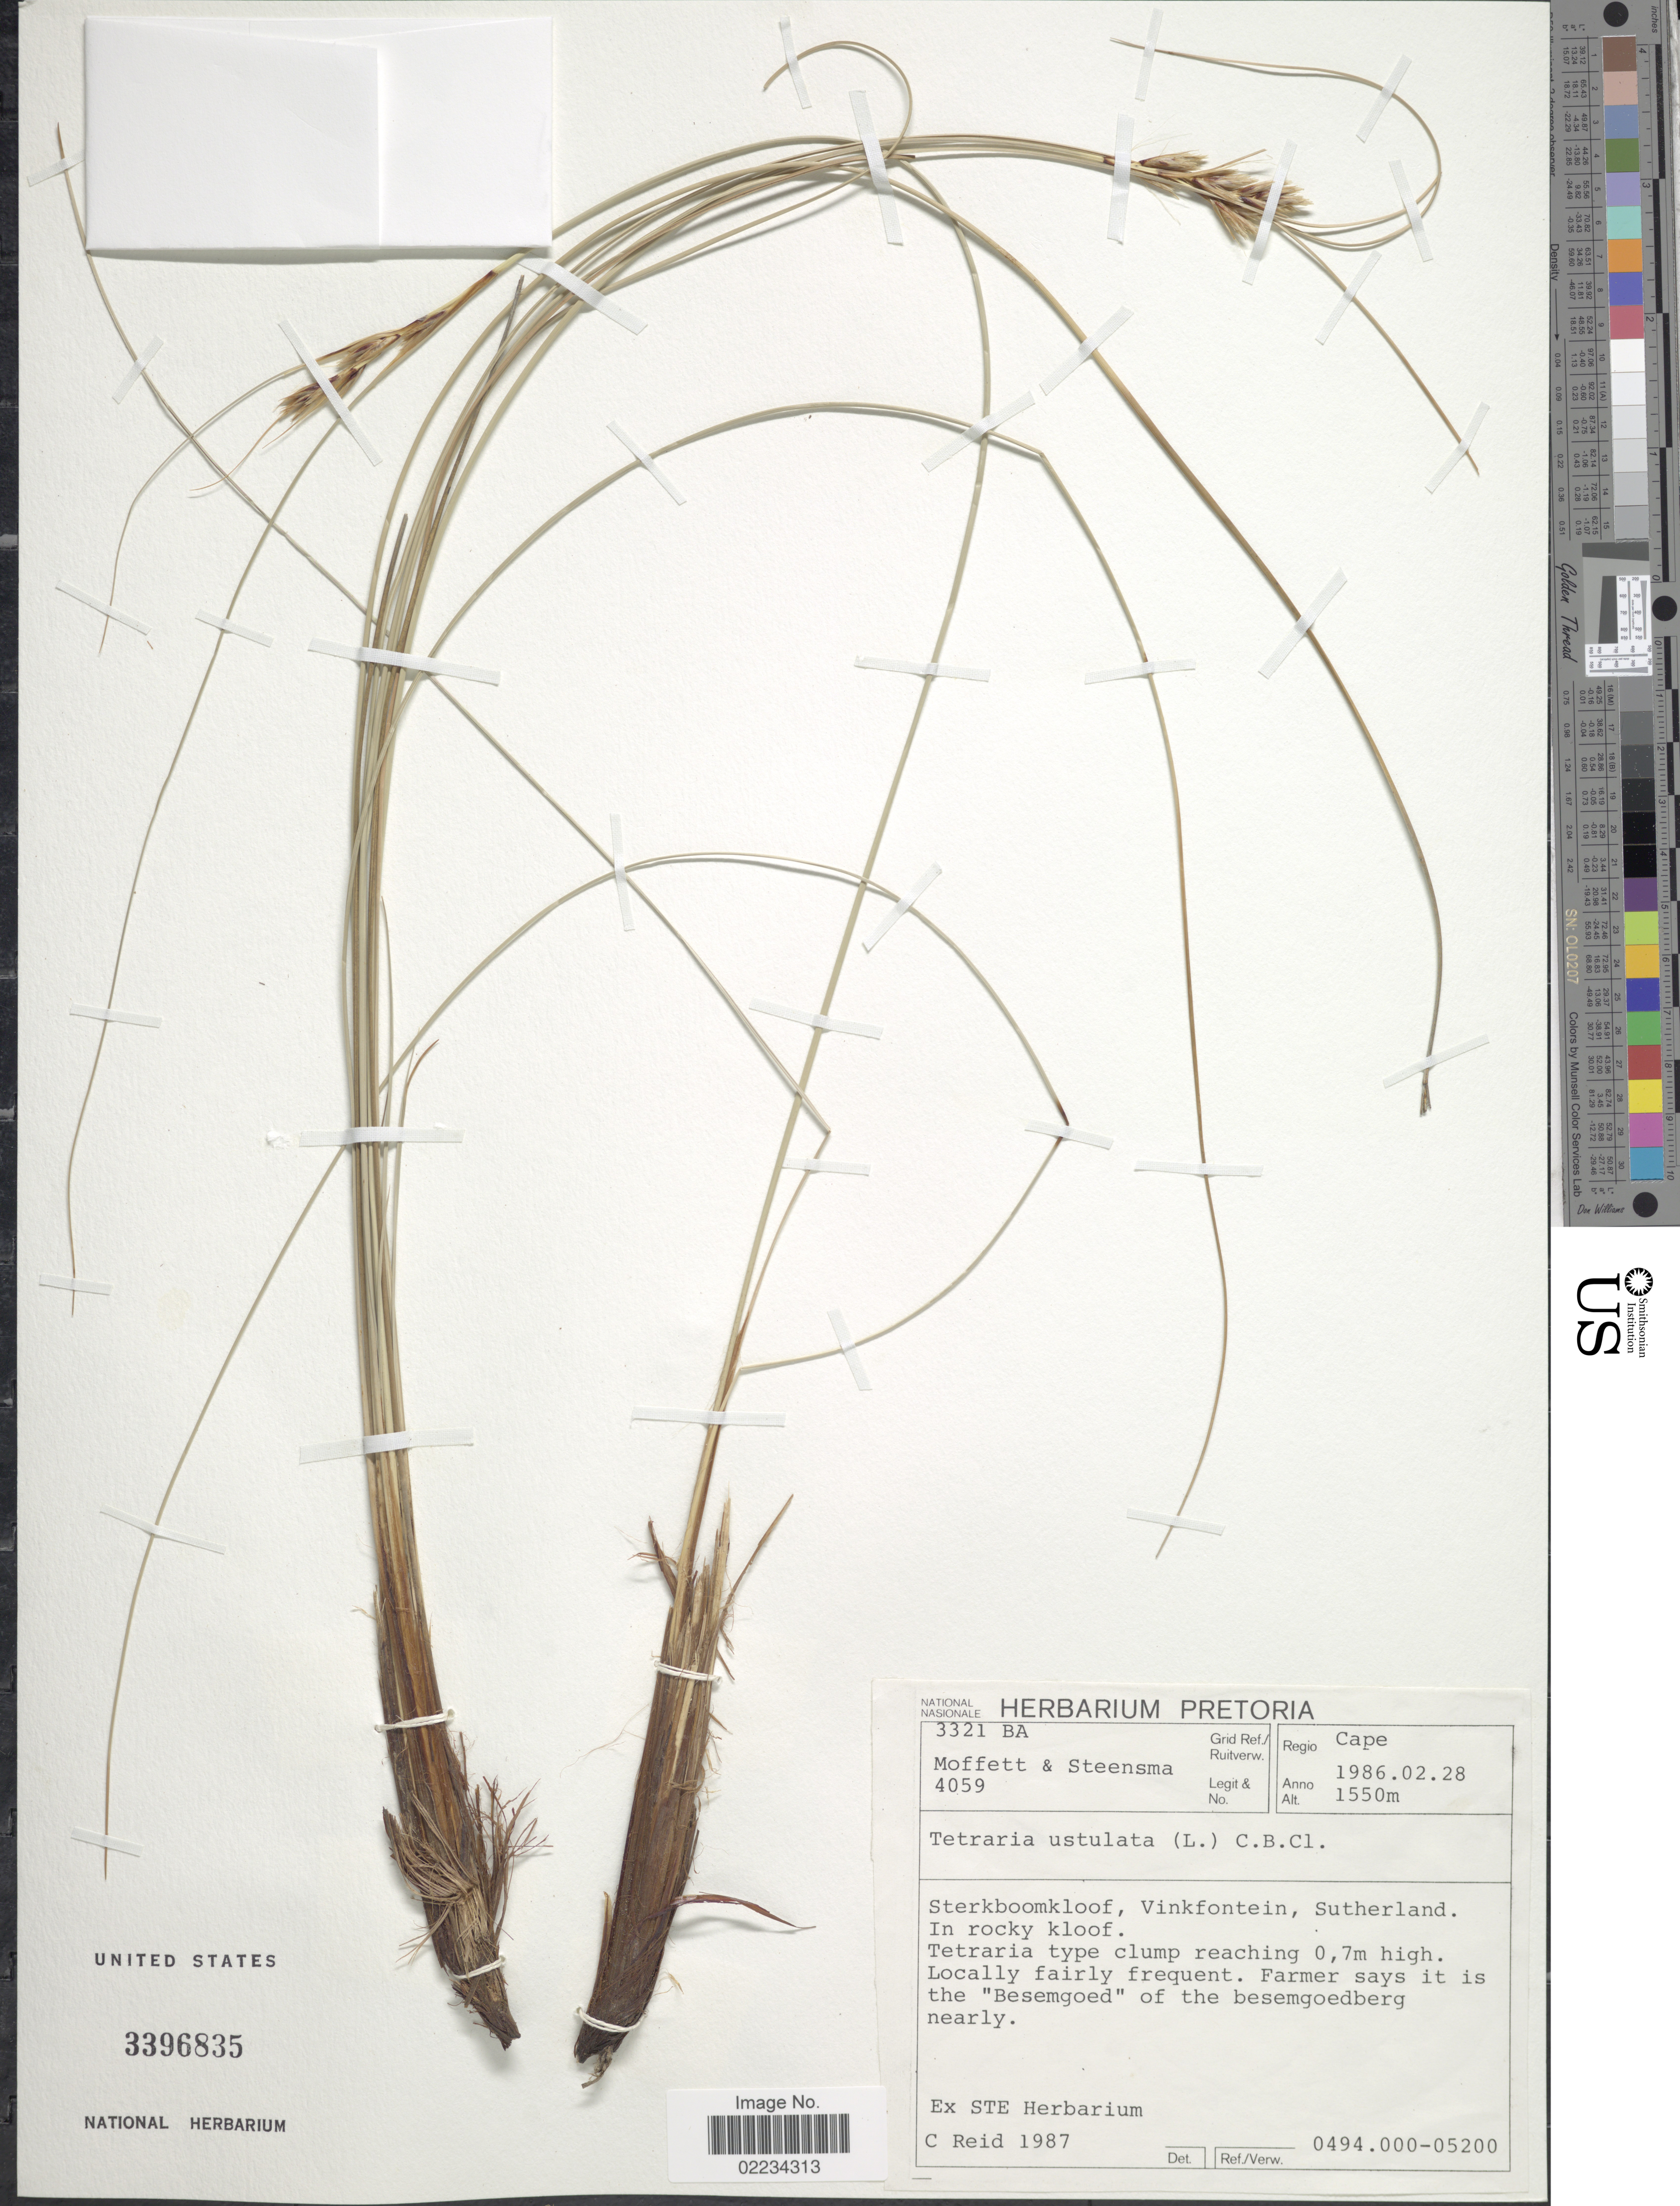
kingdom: Plantae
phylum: Tracheophyta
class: Liliopsida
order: Poales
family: Cyperaceae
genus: Tetraria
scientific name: Tetraria ustulata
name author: (L.) C.B. Clarke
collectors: Moffett & Steensma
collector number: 4059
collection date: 1986-02-28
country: South Africa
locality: Regio Cape, Sterkboomkloof, Vinkfontein, Sutherland. In rocky kloof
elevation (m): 1550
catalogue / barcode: US 3396835